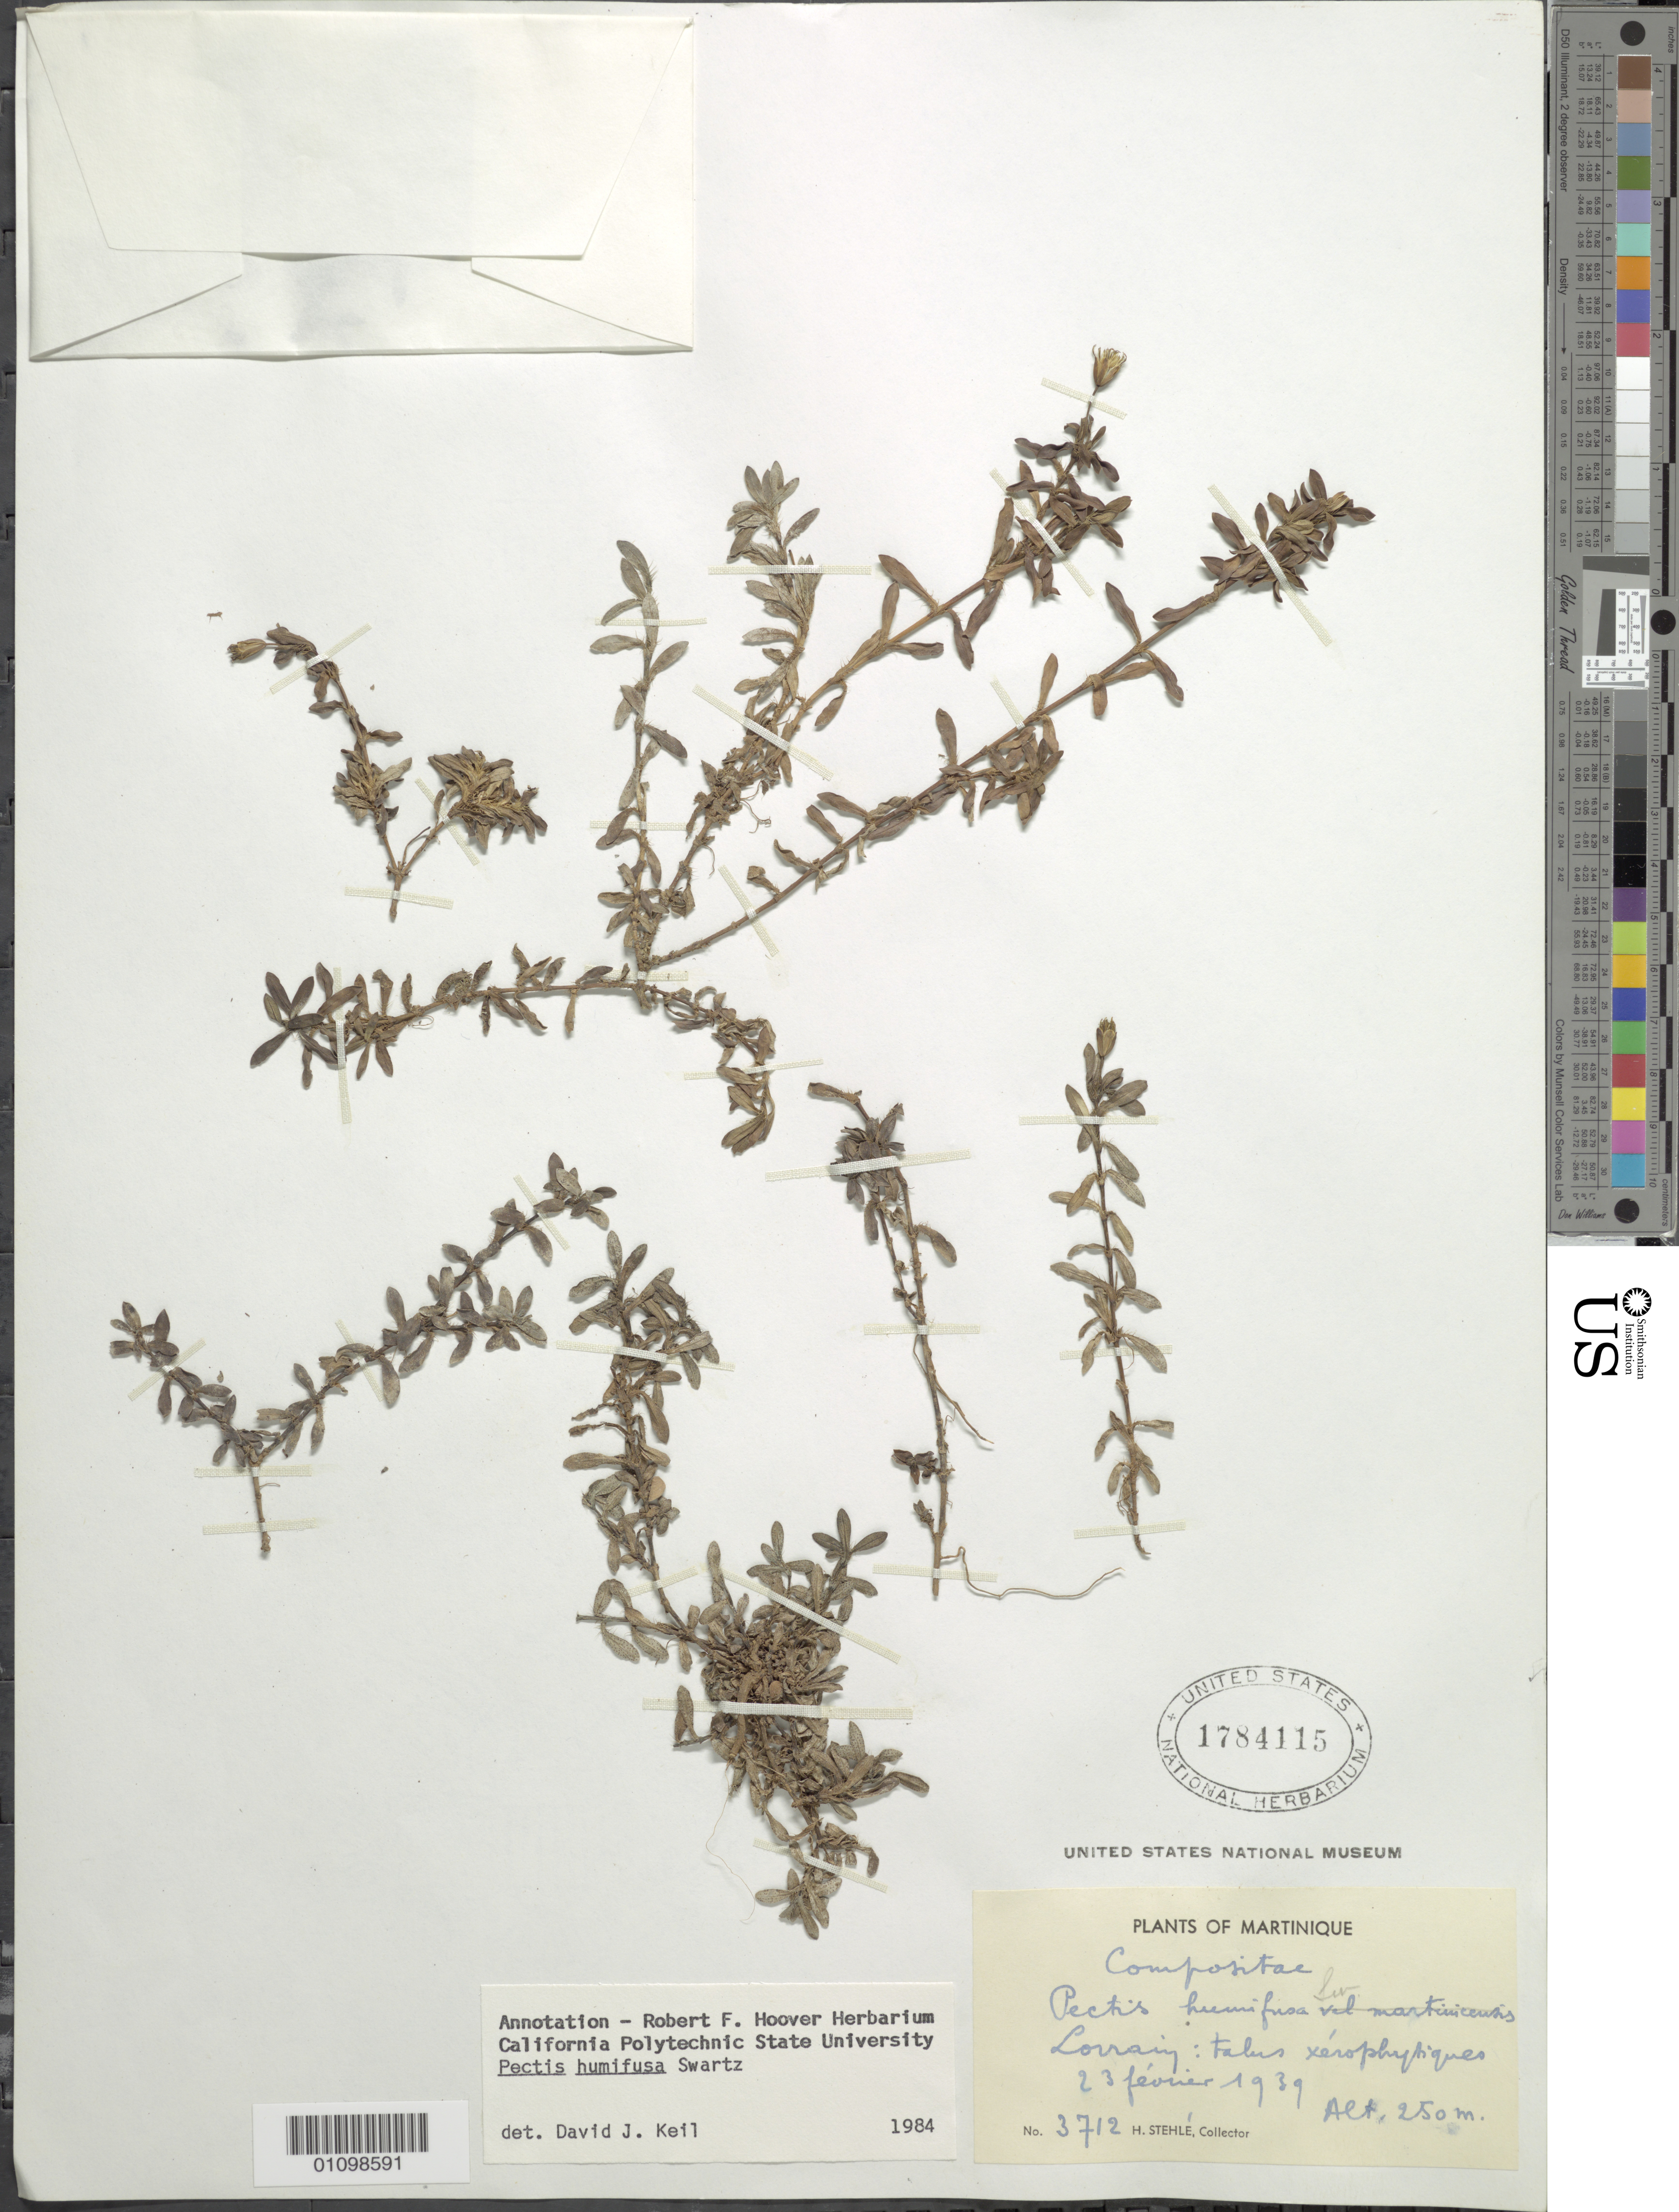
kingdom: Plantae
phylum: Tracheophyta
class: Magnoliopsida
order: Asterales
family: Asteraceae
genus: Pectis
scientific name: Pectis humifusa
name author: Sw.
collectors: H. Stehlé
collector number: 3712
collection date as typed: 23 Feb 1939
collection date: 1939-02-23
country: Martinique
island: Martinique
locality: Lorrain : Falus xerophytiques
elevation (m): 250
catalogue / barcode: US 1784115